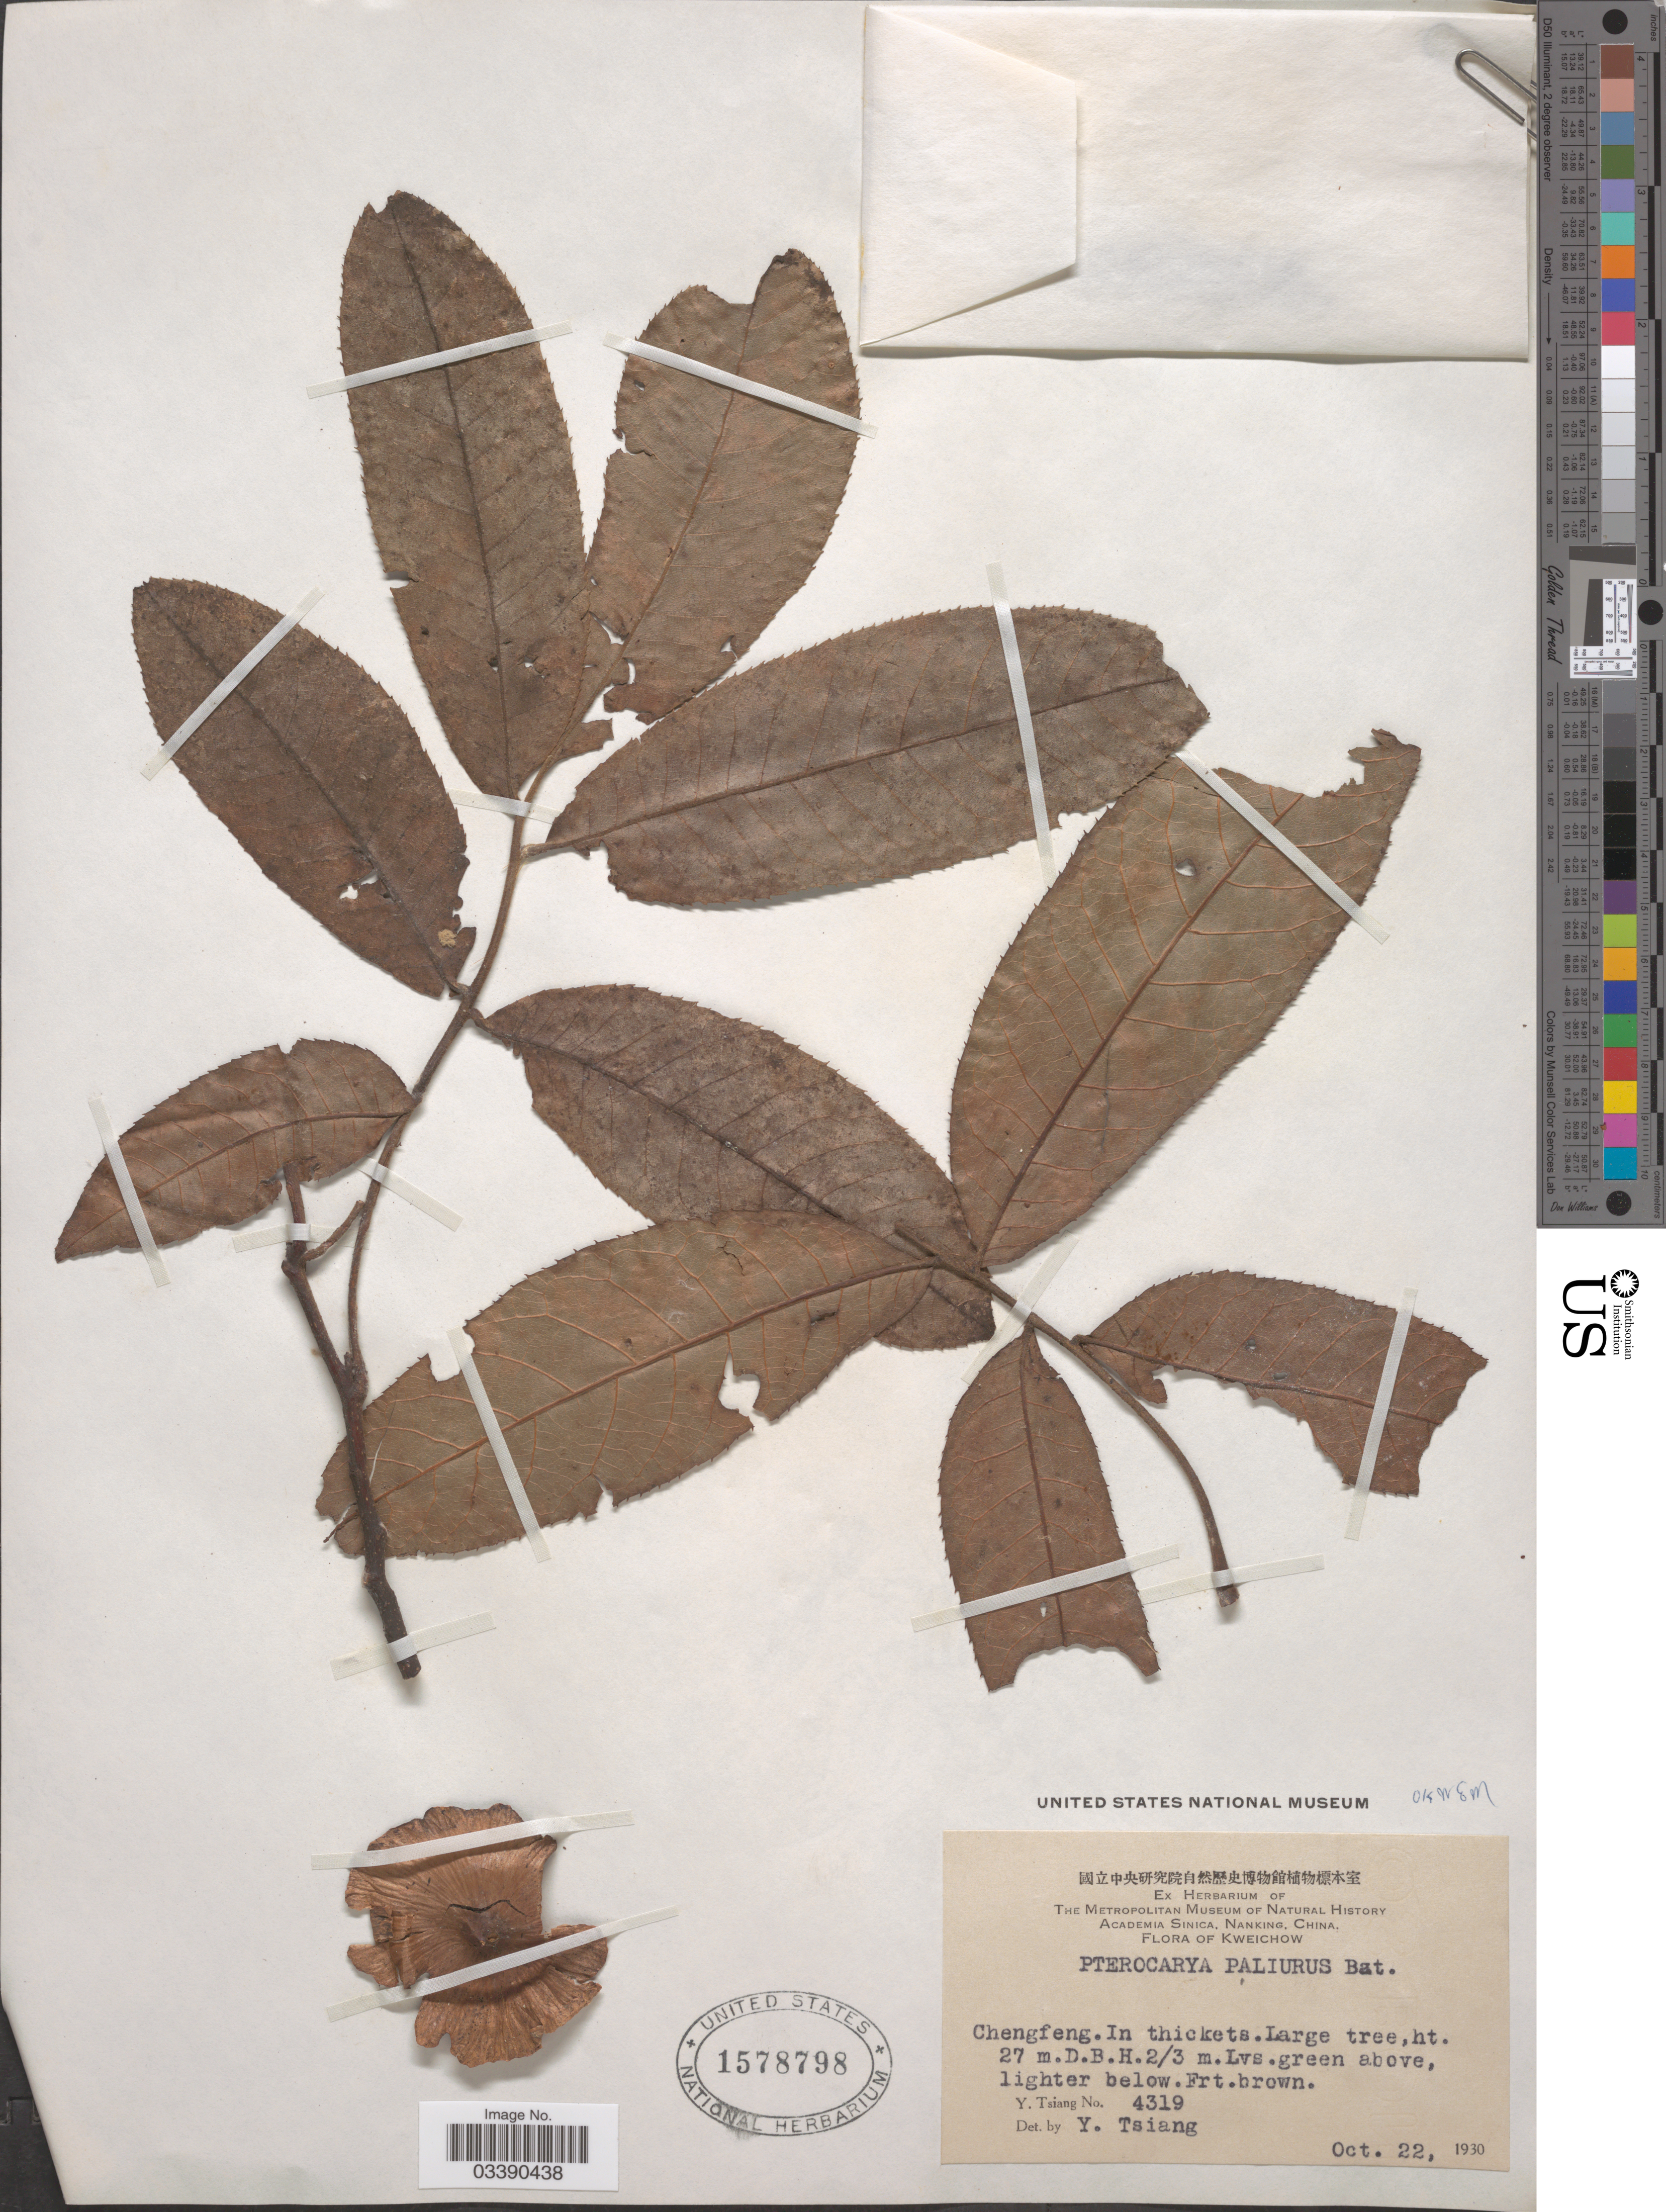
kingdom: Plantae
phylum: Tracheophyta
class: Magnoliopsida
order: Fagales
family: Juglandaceae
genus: Cyclocarya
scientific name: Cyclocarya paliurus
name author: (Batalin) Iljinsk.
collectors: Y. Tsiang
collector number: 4319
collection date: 1930-10-22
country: China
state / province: Guizhou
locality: Kweichow. Chengfeng.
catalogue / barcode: US 1578798